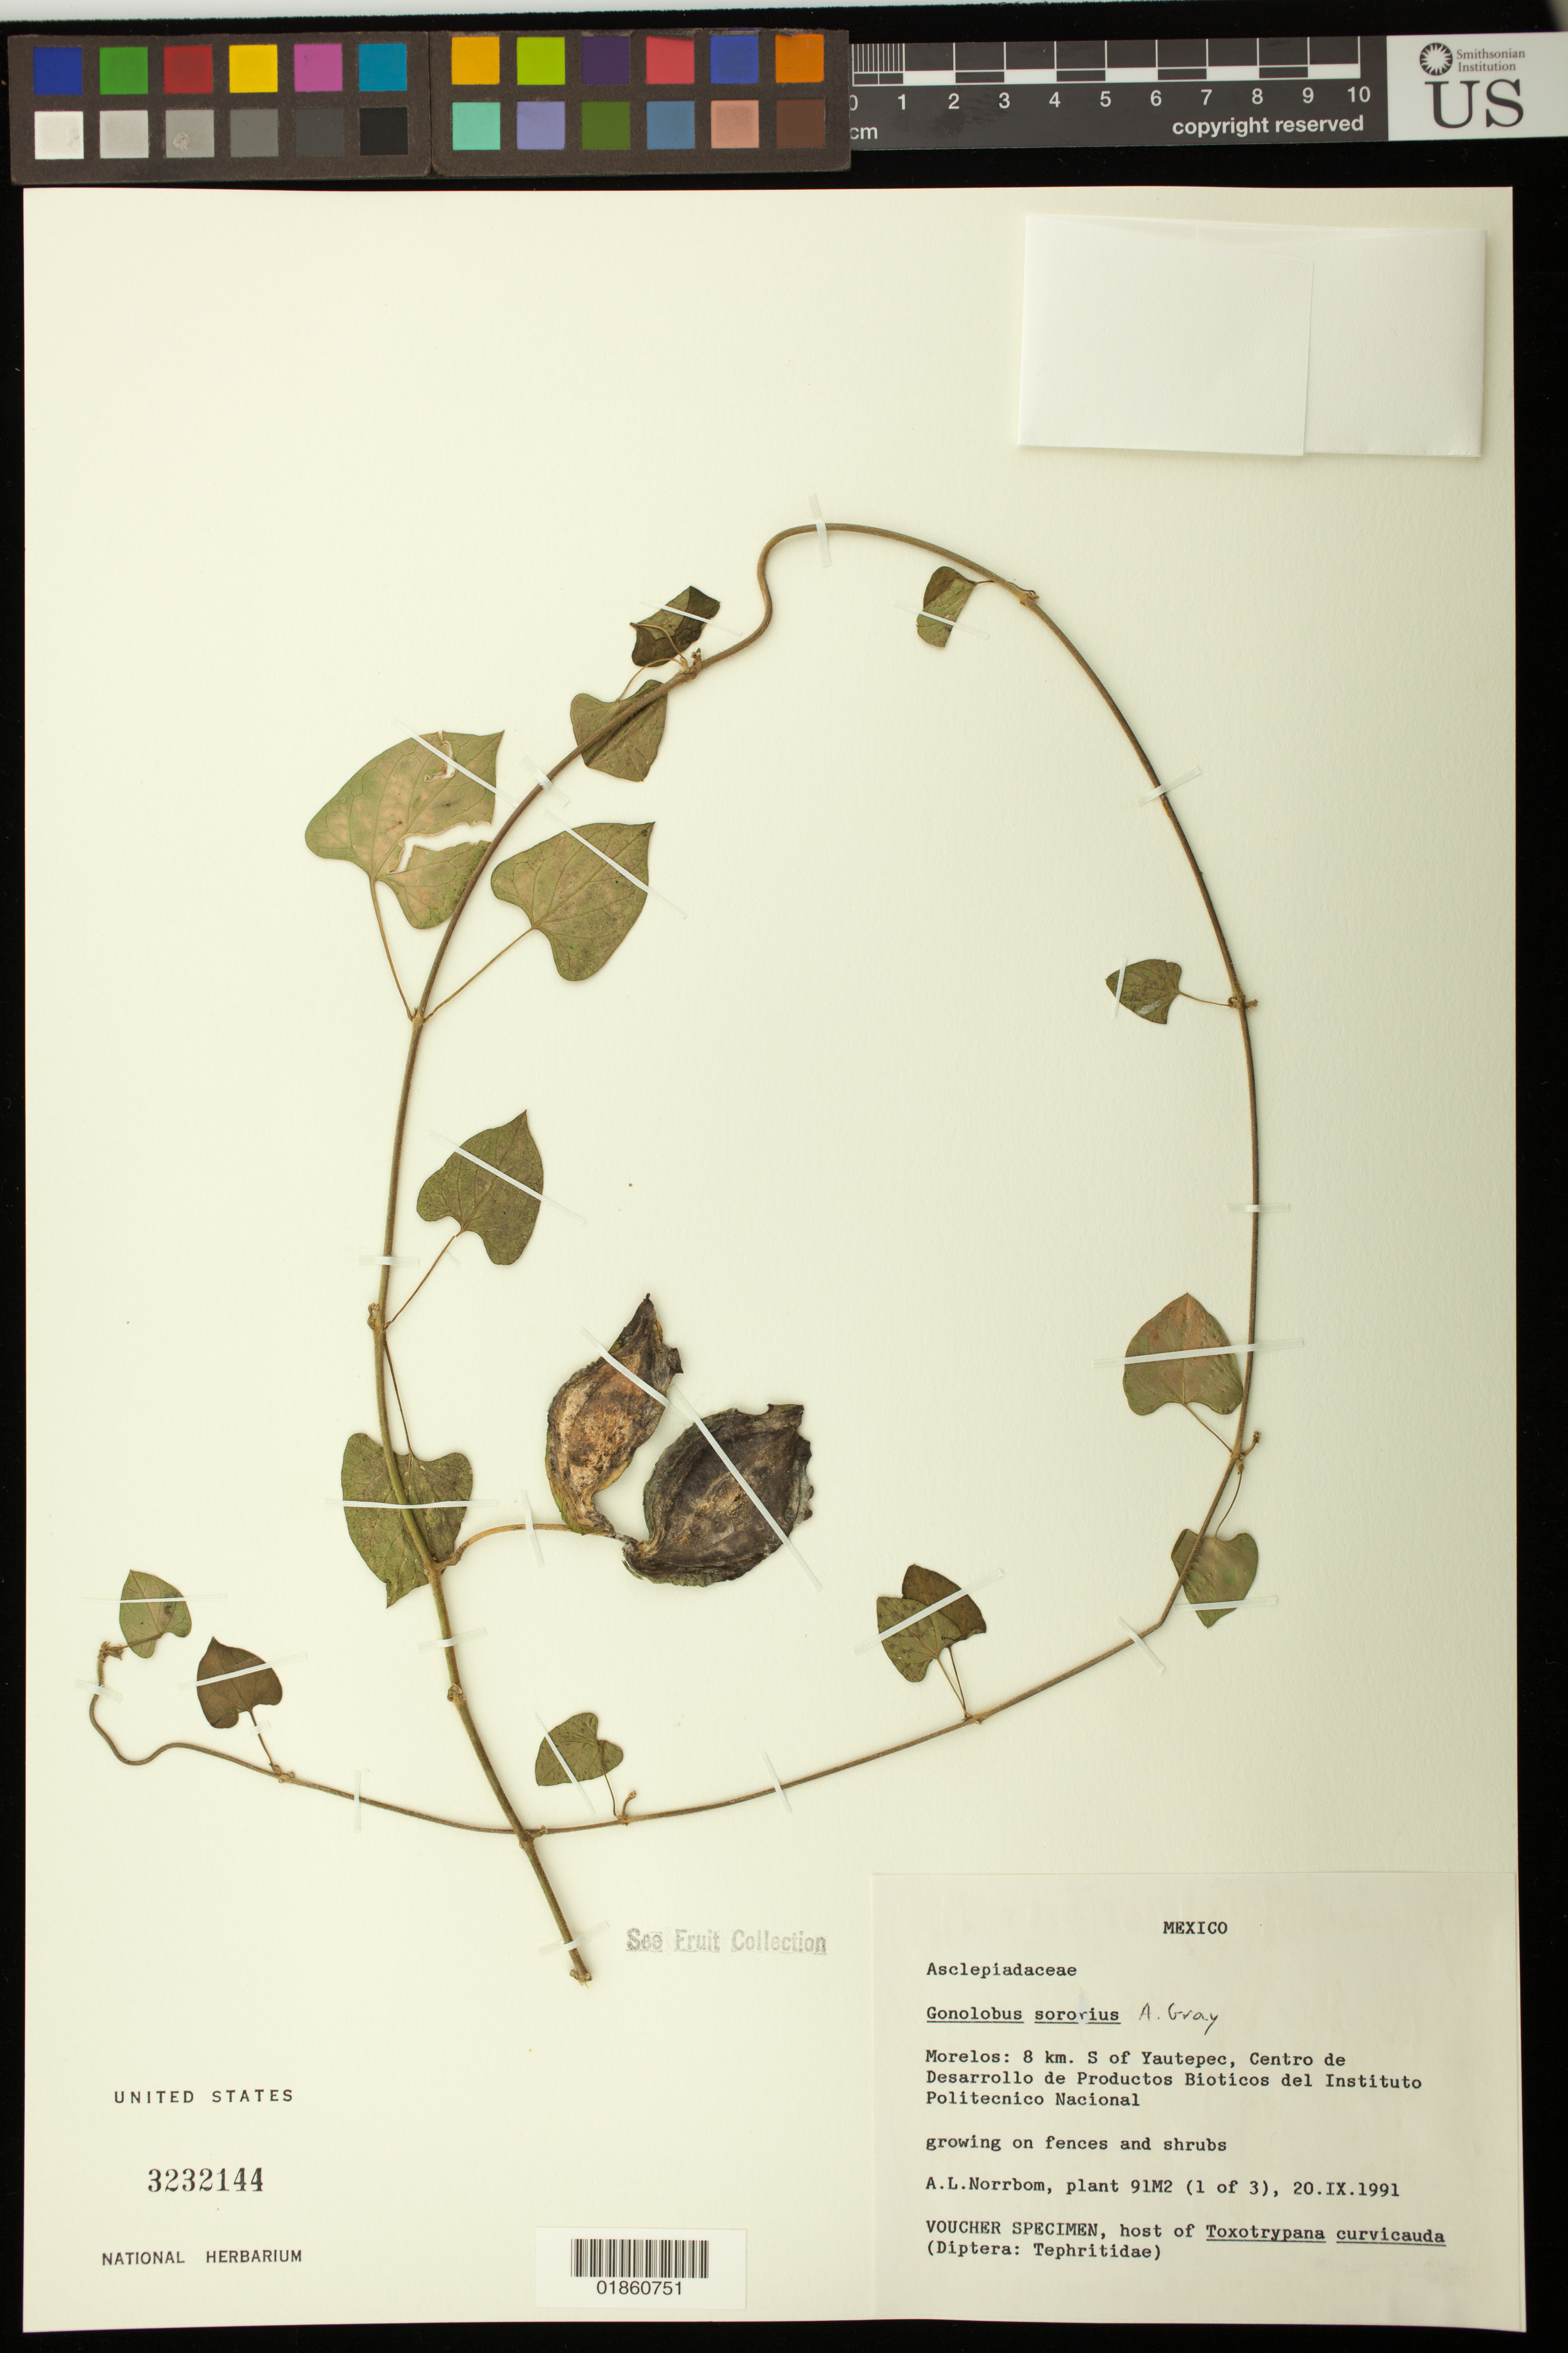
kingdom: Plantae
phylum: Tracheophyta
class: Magnoliopsida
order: Gentianales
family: Apocynaceae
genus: Gonolobus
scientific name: Gonolobus sororius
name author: A. Gray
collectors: A. L. Norrbom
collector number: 91M2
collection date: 1991-09-20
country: Mexico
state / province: Morelos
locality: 8 km. S of Yautepec, Centro de Desarrollo de Productos Bioticos del Instituto Politecnico Nacional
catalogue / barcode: US 3232144